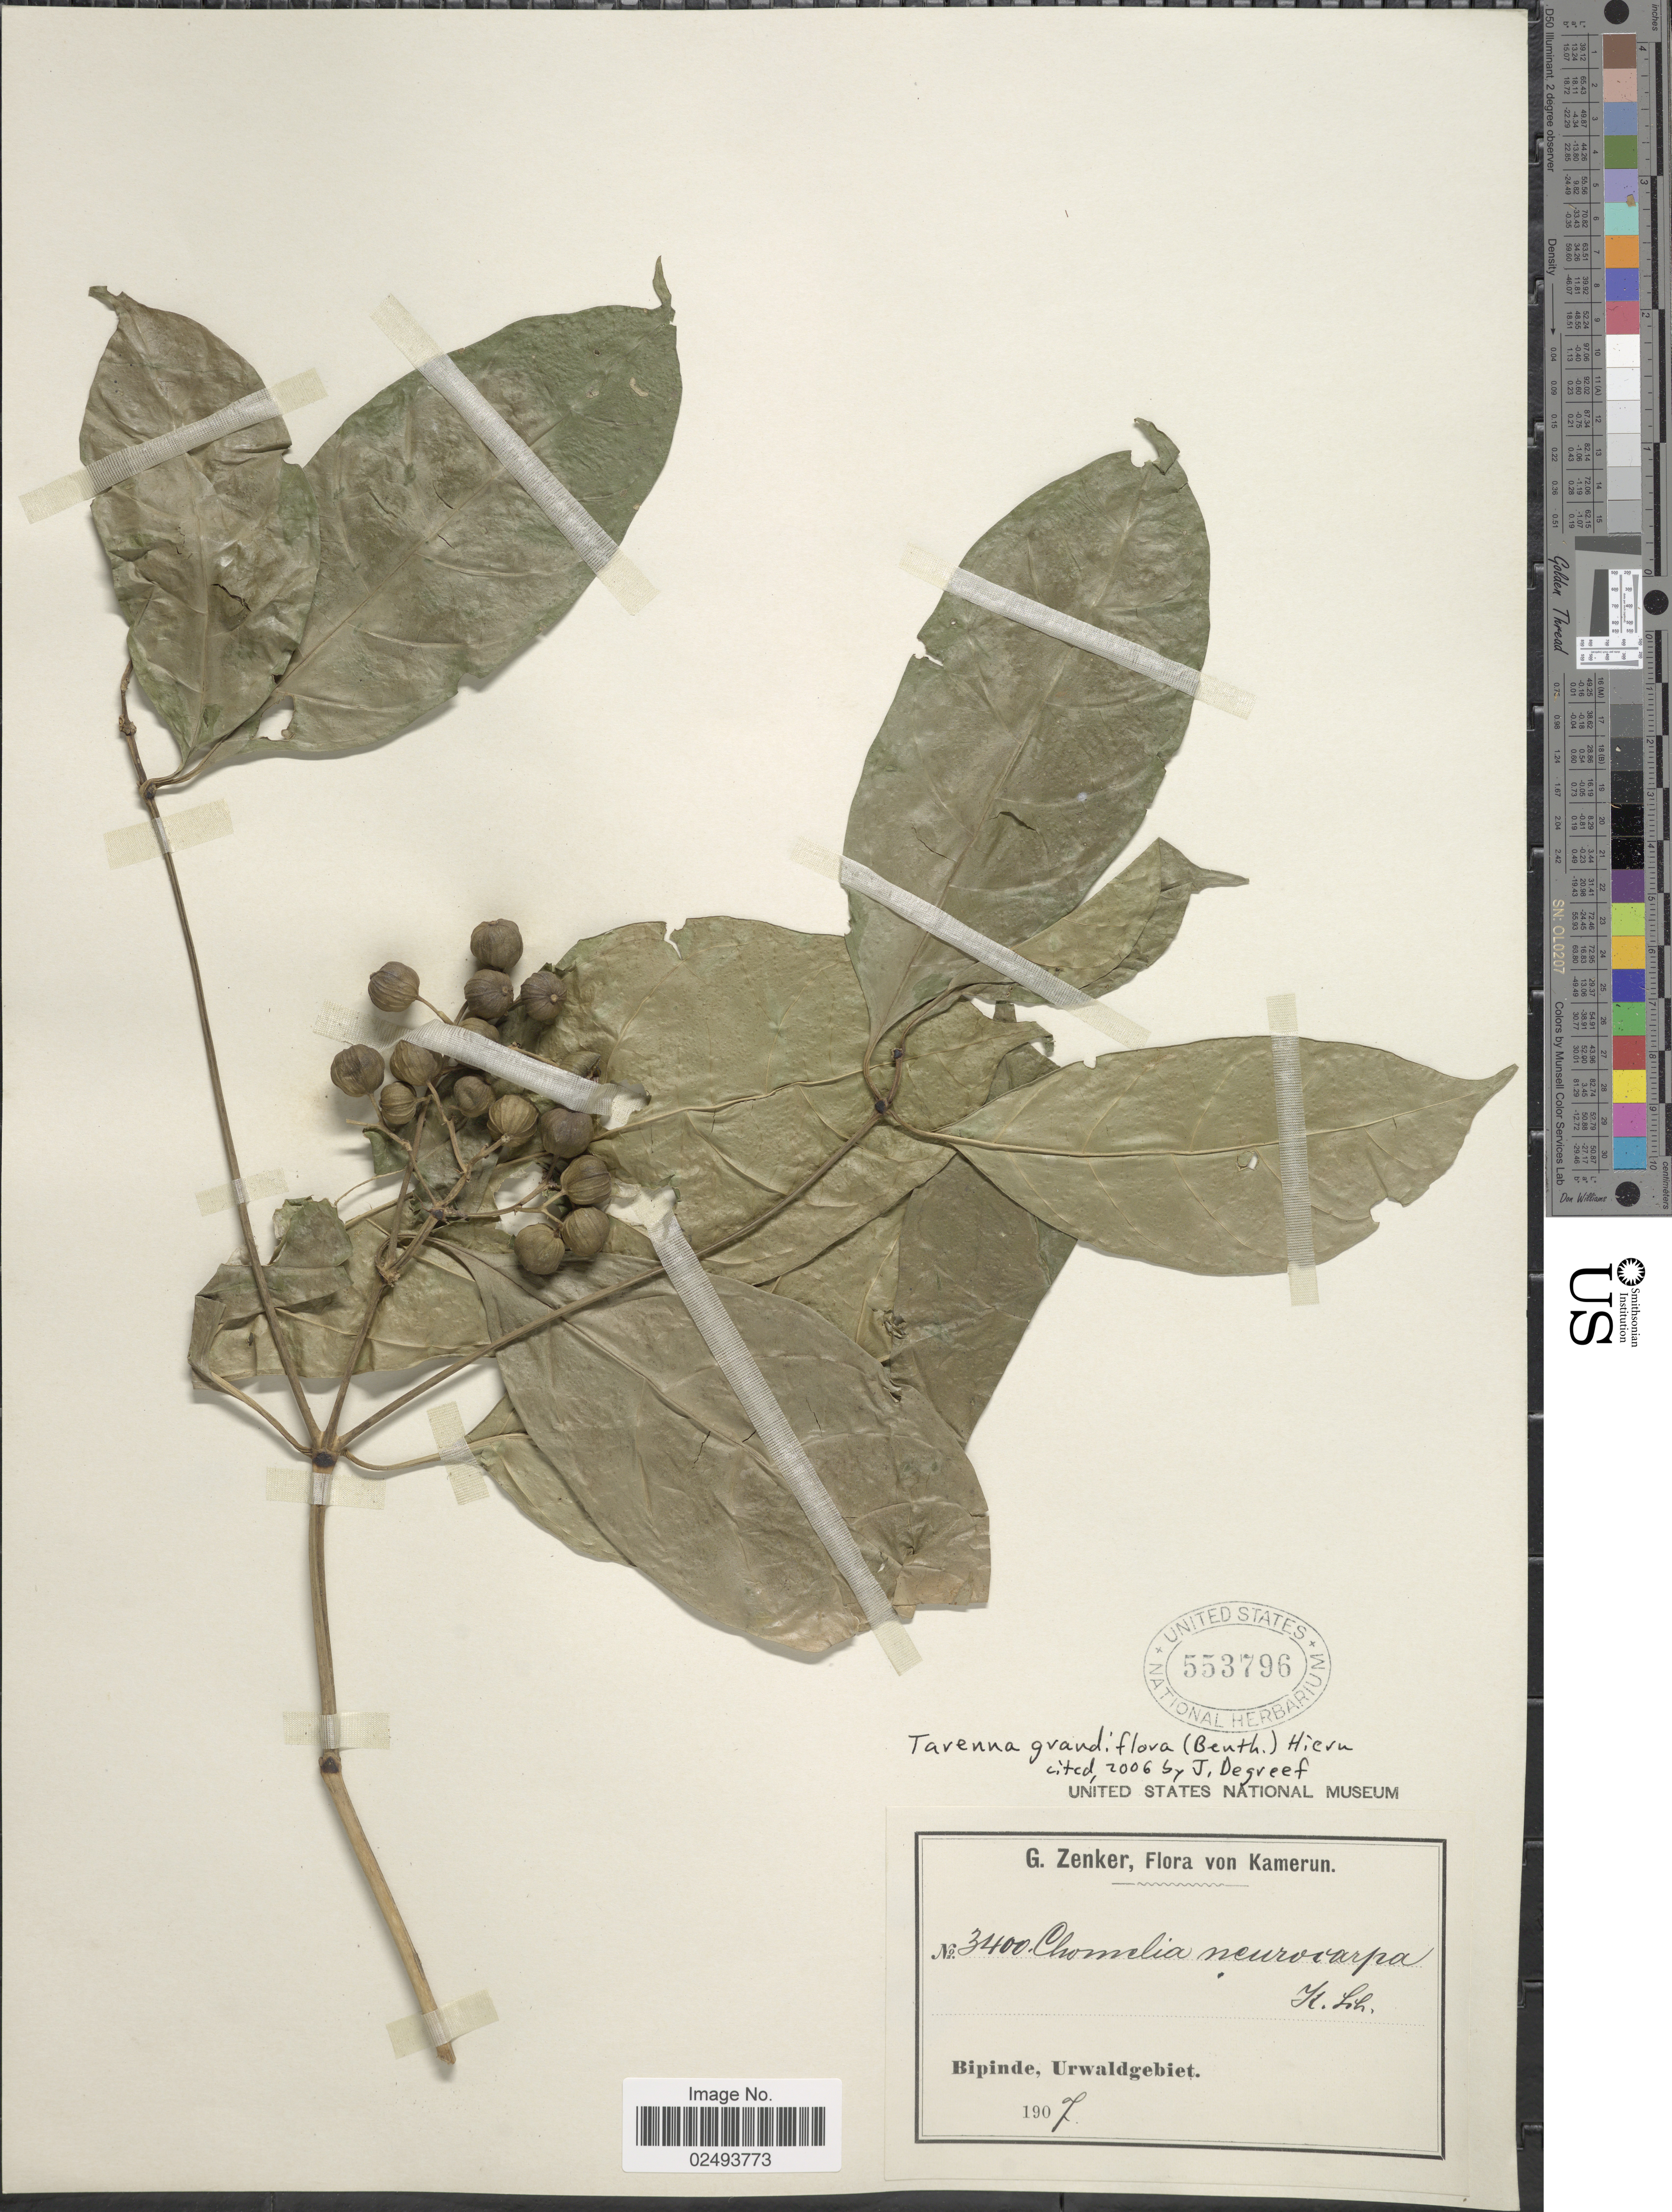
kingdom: Plantae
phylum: Tracheophyta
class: Magnoliopsida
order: Gentianales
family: Rubiaceae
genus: Tarenna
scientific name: Tarenna grandiflora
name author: (Benth.) Hiern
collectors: G. A. Zenker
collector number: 3400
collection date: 1907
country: Cameroon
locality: Bipinde, Urwaldgebiet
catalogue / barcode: US 553796